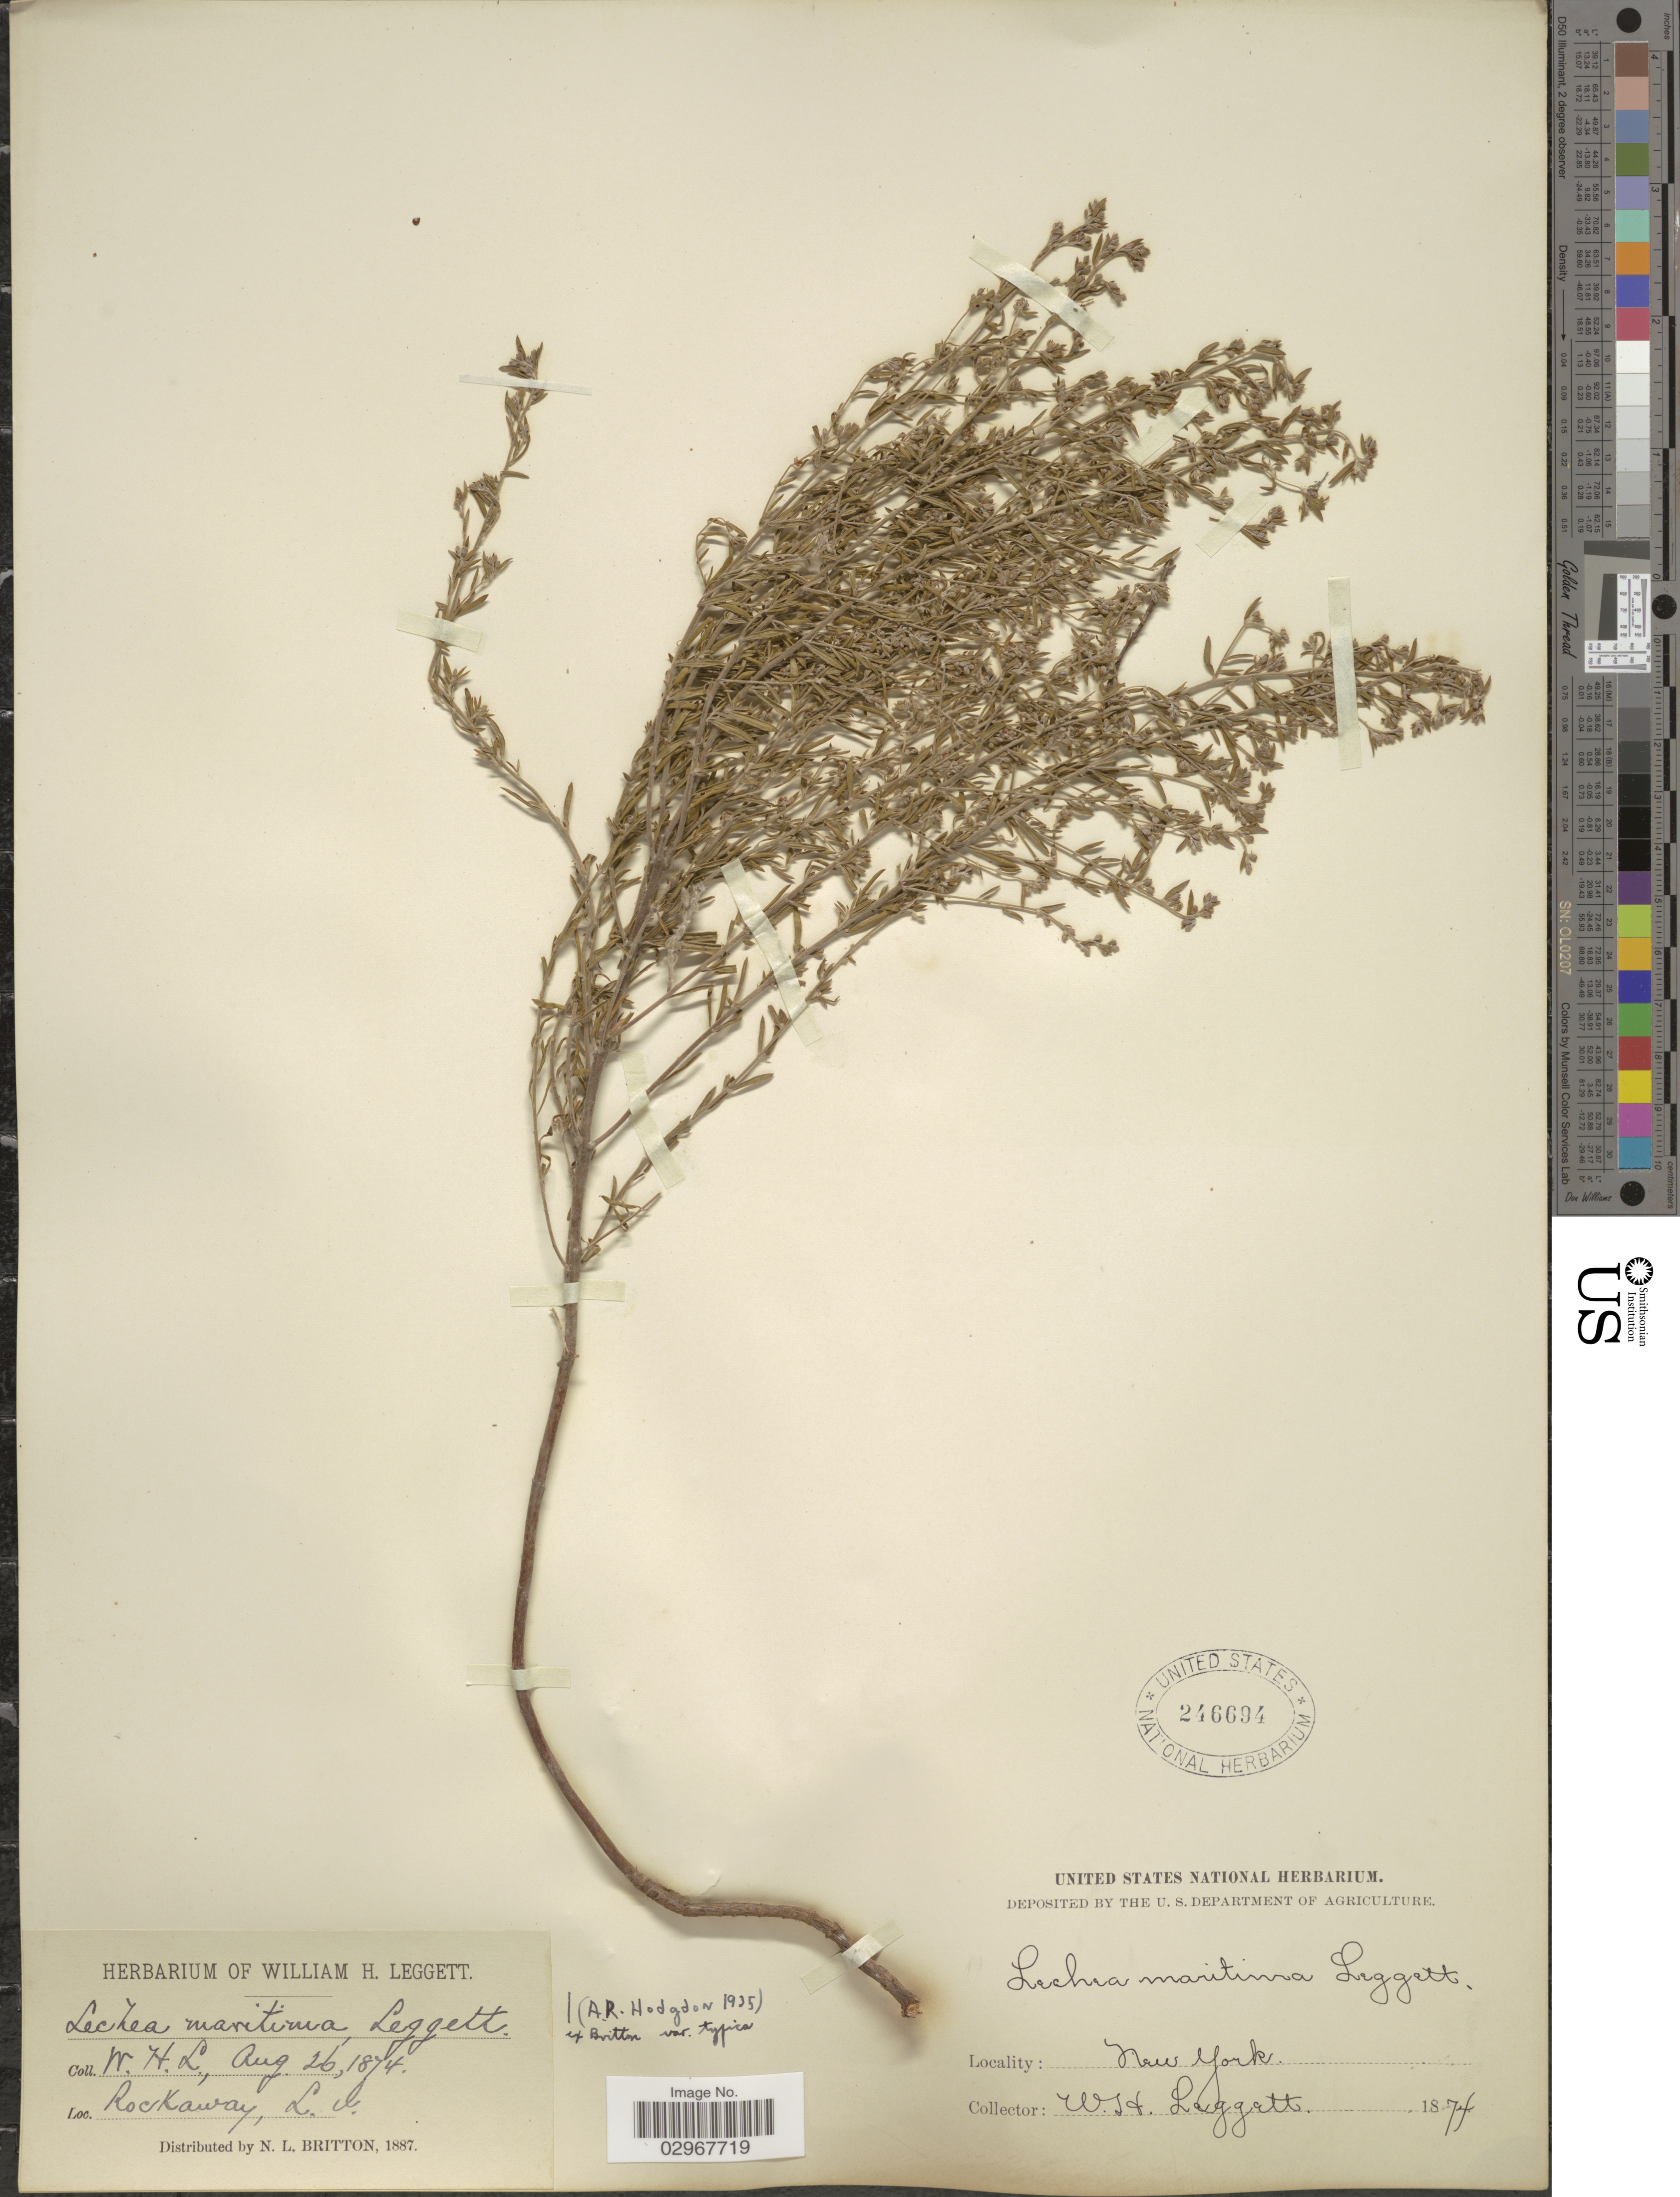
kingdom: Plantae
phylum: Tracheophyta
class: Magnoliopsida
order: Malvales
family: Cistaceae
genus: Lechea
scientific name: Lechea maritima var. typica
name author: Hodgdon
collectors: W. Leggett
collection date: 1874-08-26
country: United States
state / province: New York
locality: Far Rockaway, L. I.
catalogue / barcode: US 246694